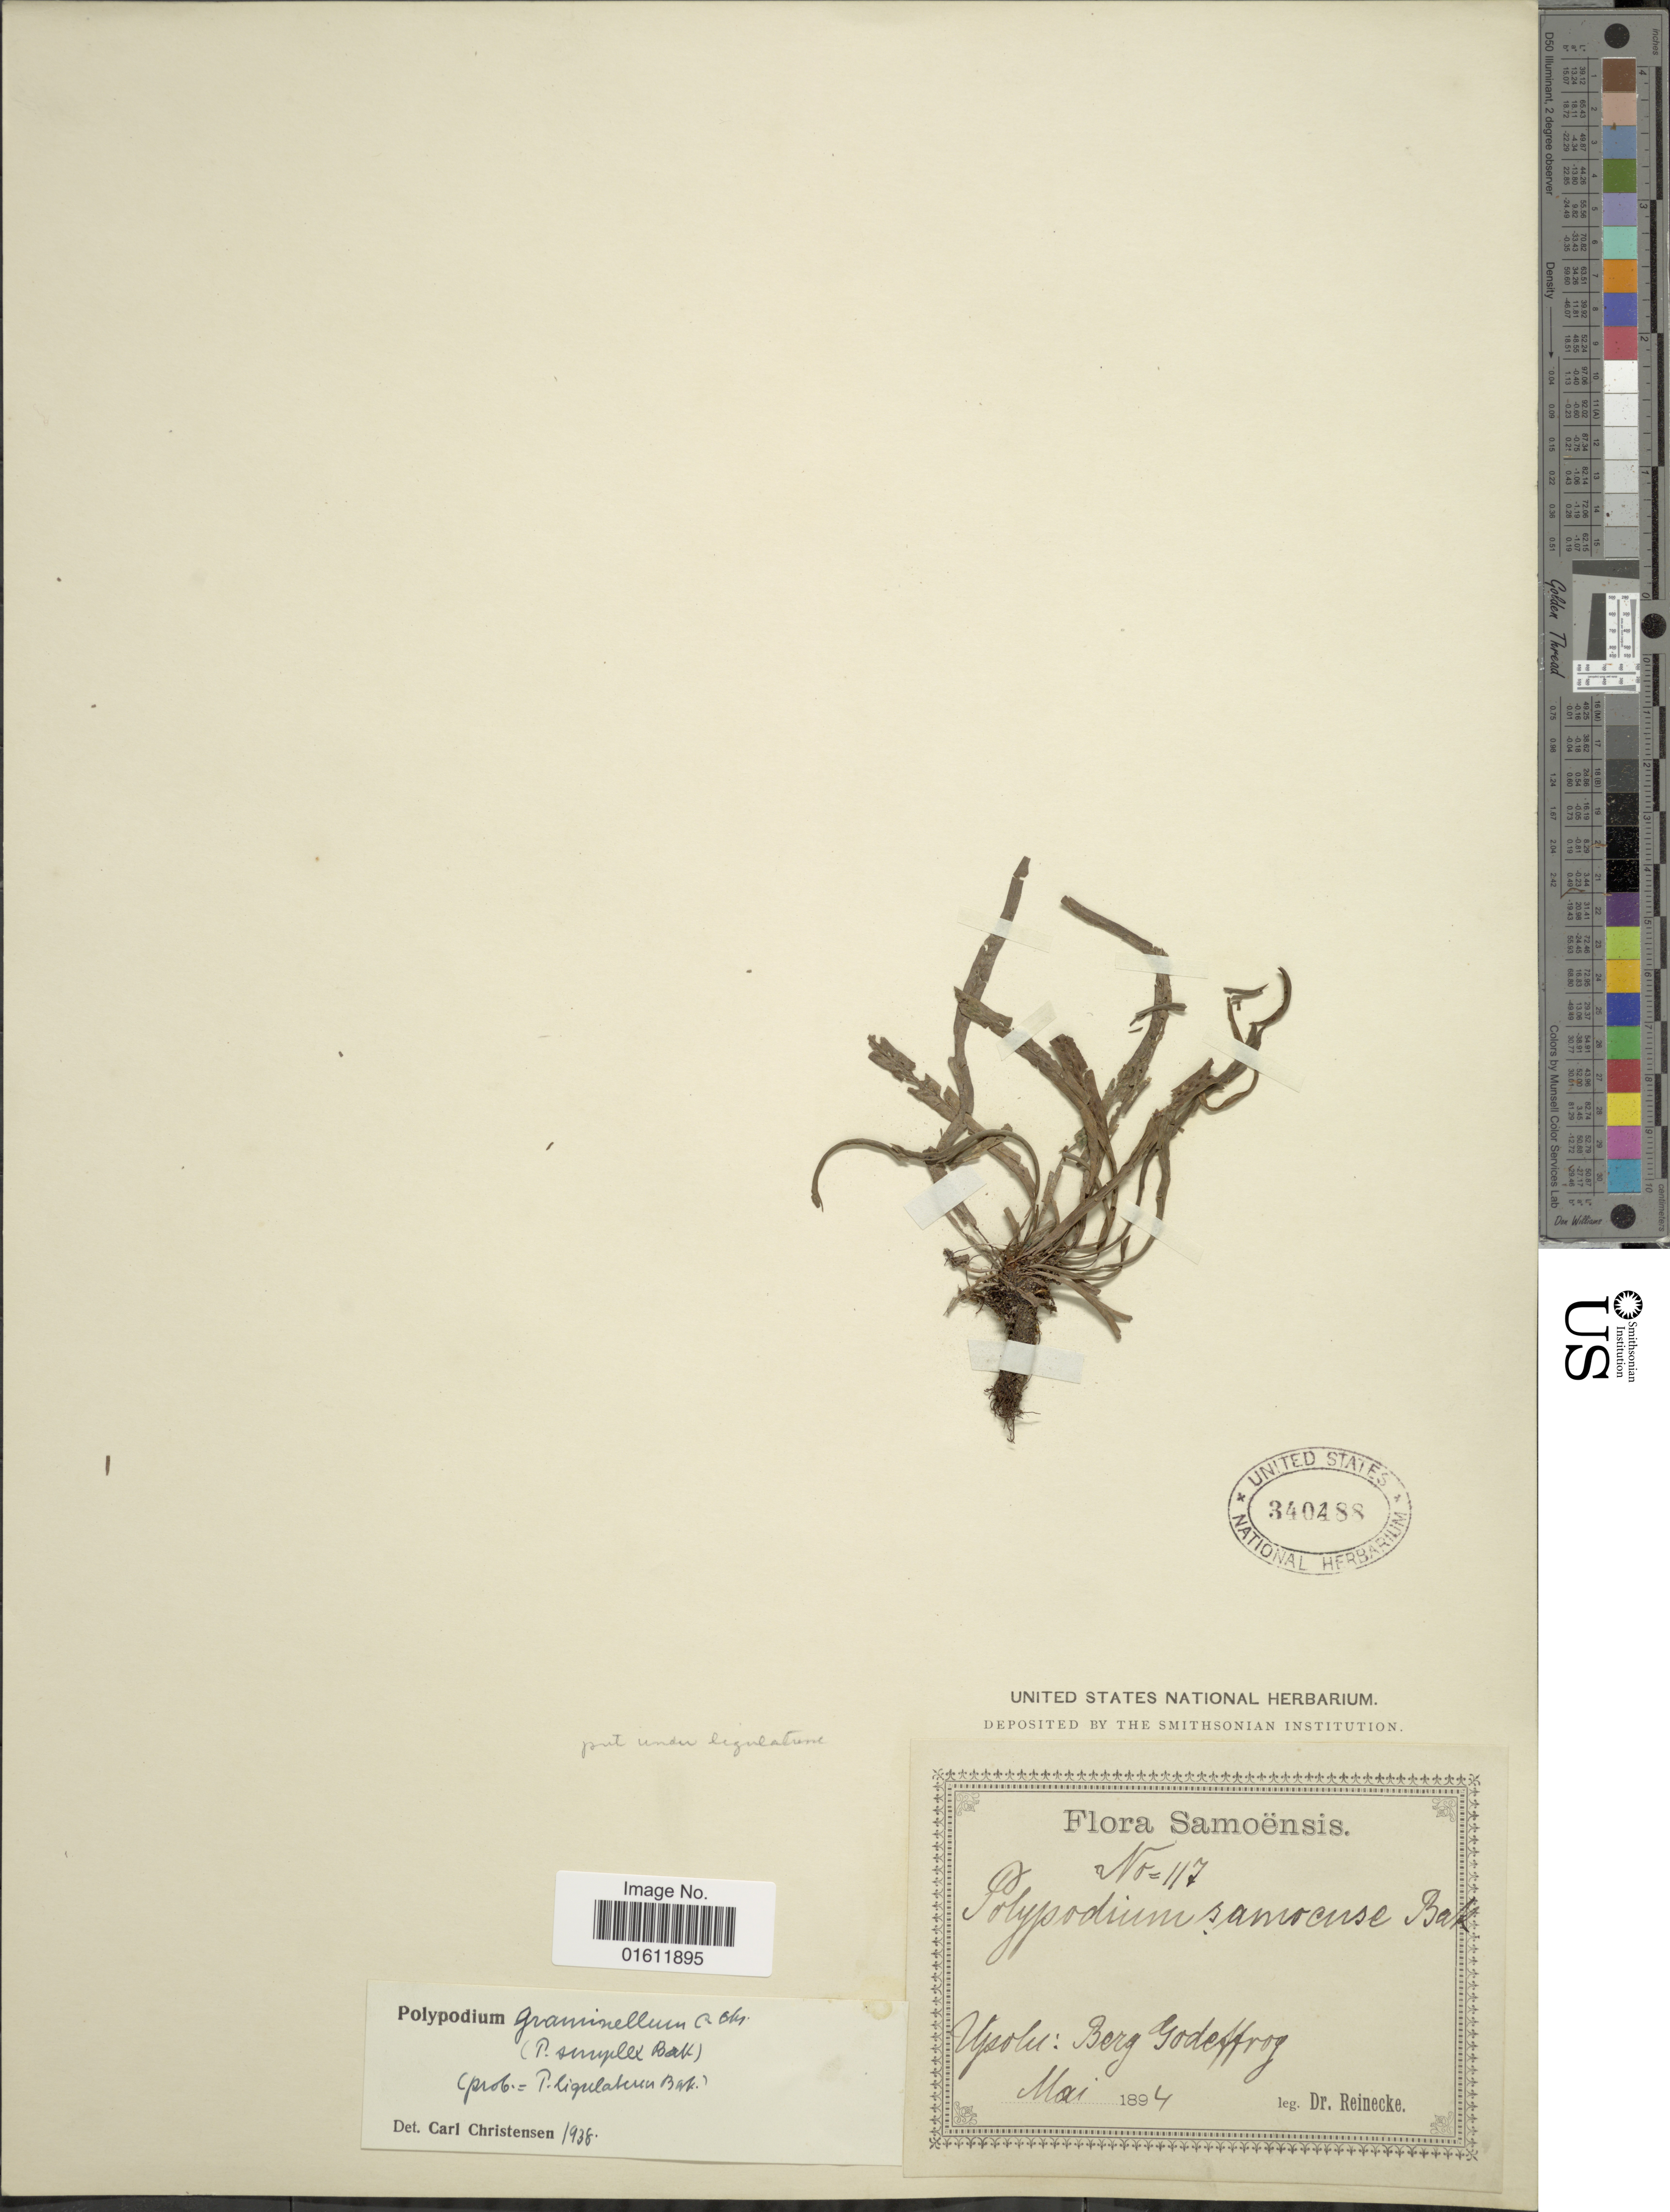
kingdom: Plantae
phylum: Tracheophyta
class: Polypodiopsida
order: Polypodiales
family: Polypodiaceae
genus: Radiogrammitis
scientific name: Radiogrammitis ligulata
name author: (Baker) Parris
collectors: -- Reinecke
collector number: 117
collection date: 1894-05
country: Samoa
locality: Upolu: Berg Godeffroy. [interpreted]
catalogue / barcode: US 340488